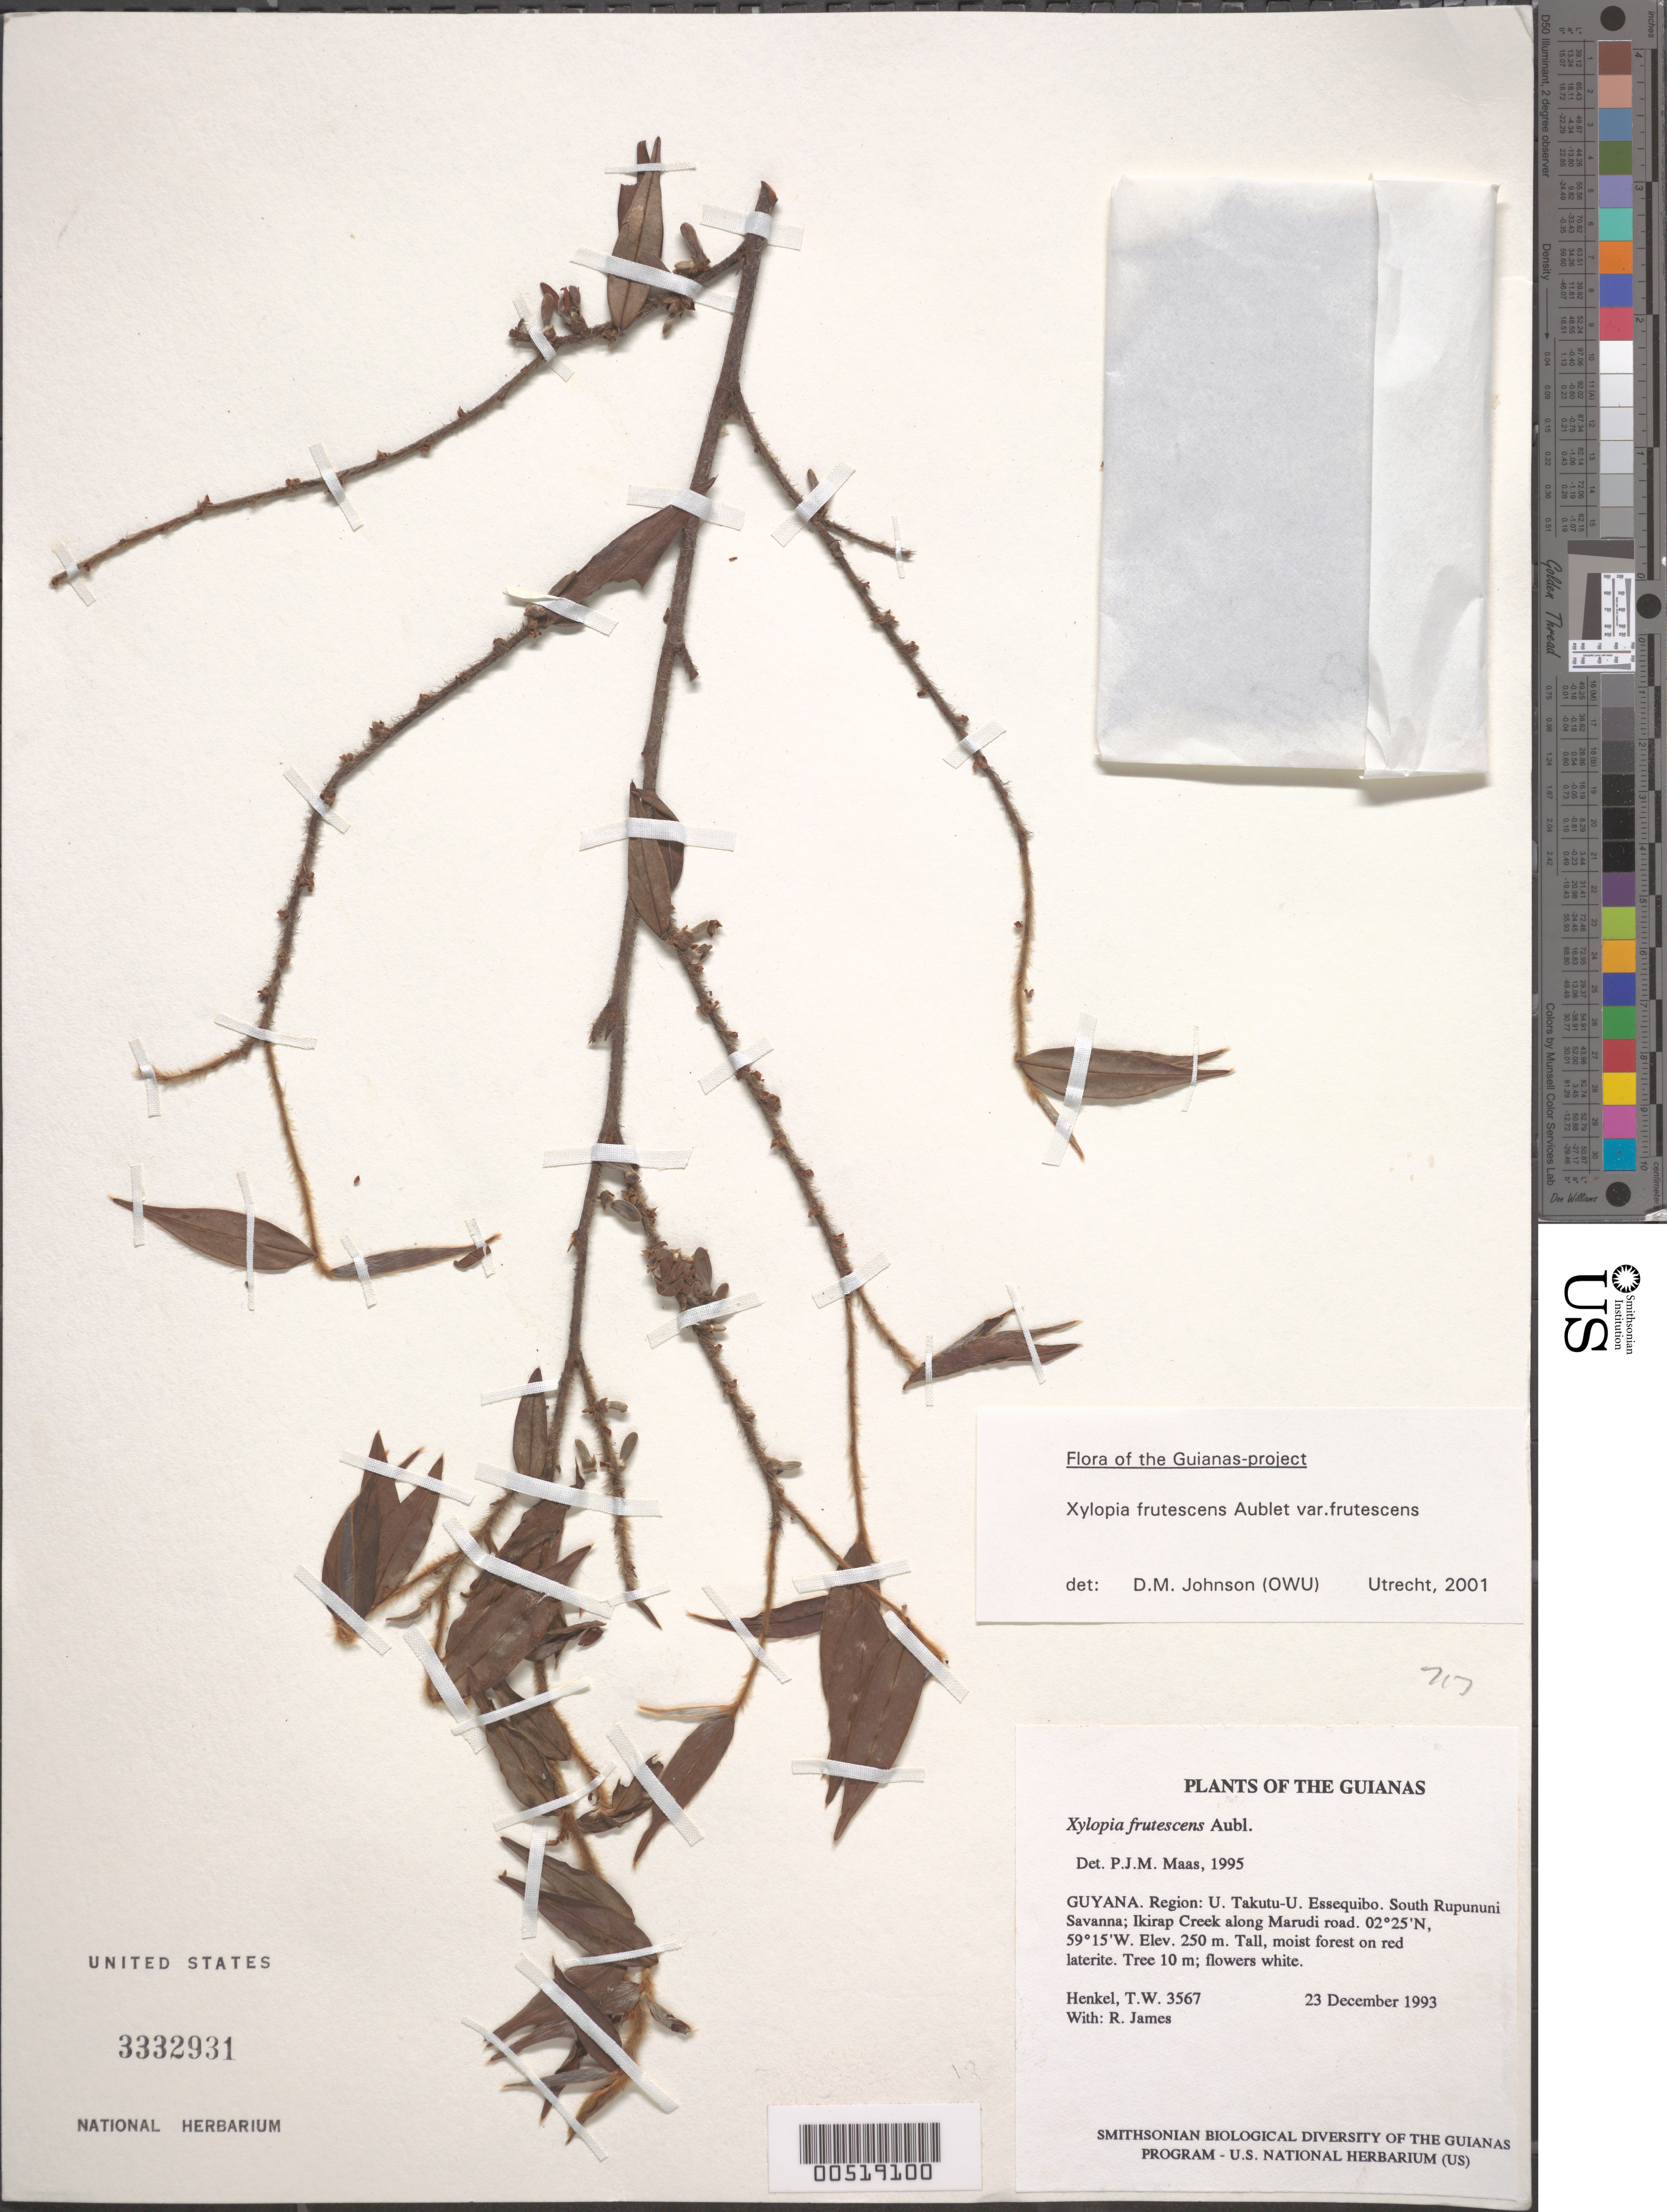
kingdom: Plantae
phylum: Tracheophyta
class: Magnoliopsida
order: Magnoliales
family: Annonaceae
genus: Xylopia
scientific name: Xylopia frutescens var. frutescens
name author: Aubl.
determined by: Johnson, D. M.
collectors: T. Henkel & R. James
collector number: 3567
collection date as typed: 23 December 1993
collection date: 1993-12-23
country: Guyana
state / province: U. Takutu-U. Essequibo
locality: South Rupununi Savanna; Ikirap Creek along Marudi road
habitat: Tall, moist forest on red laterite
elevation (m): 250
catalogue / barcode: US 3332931